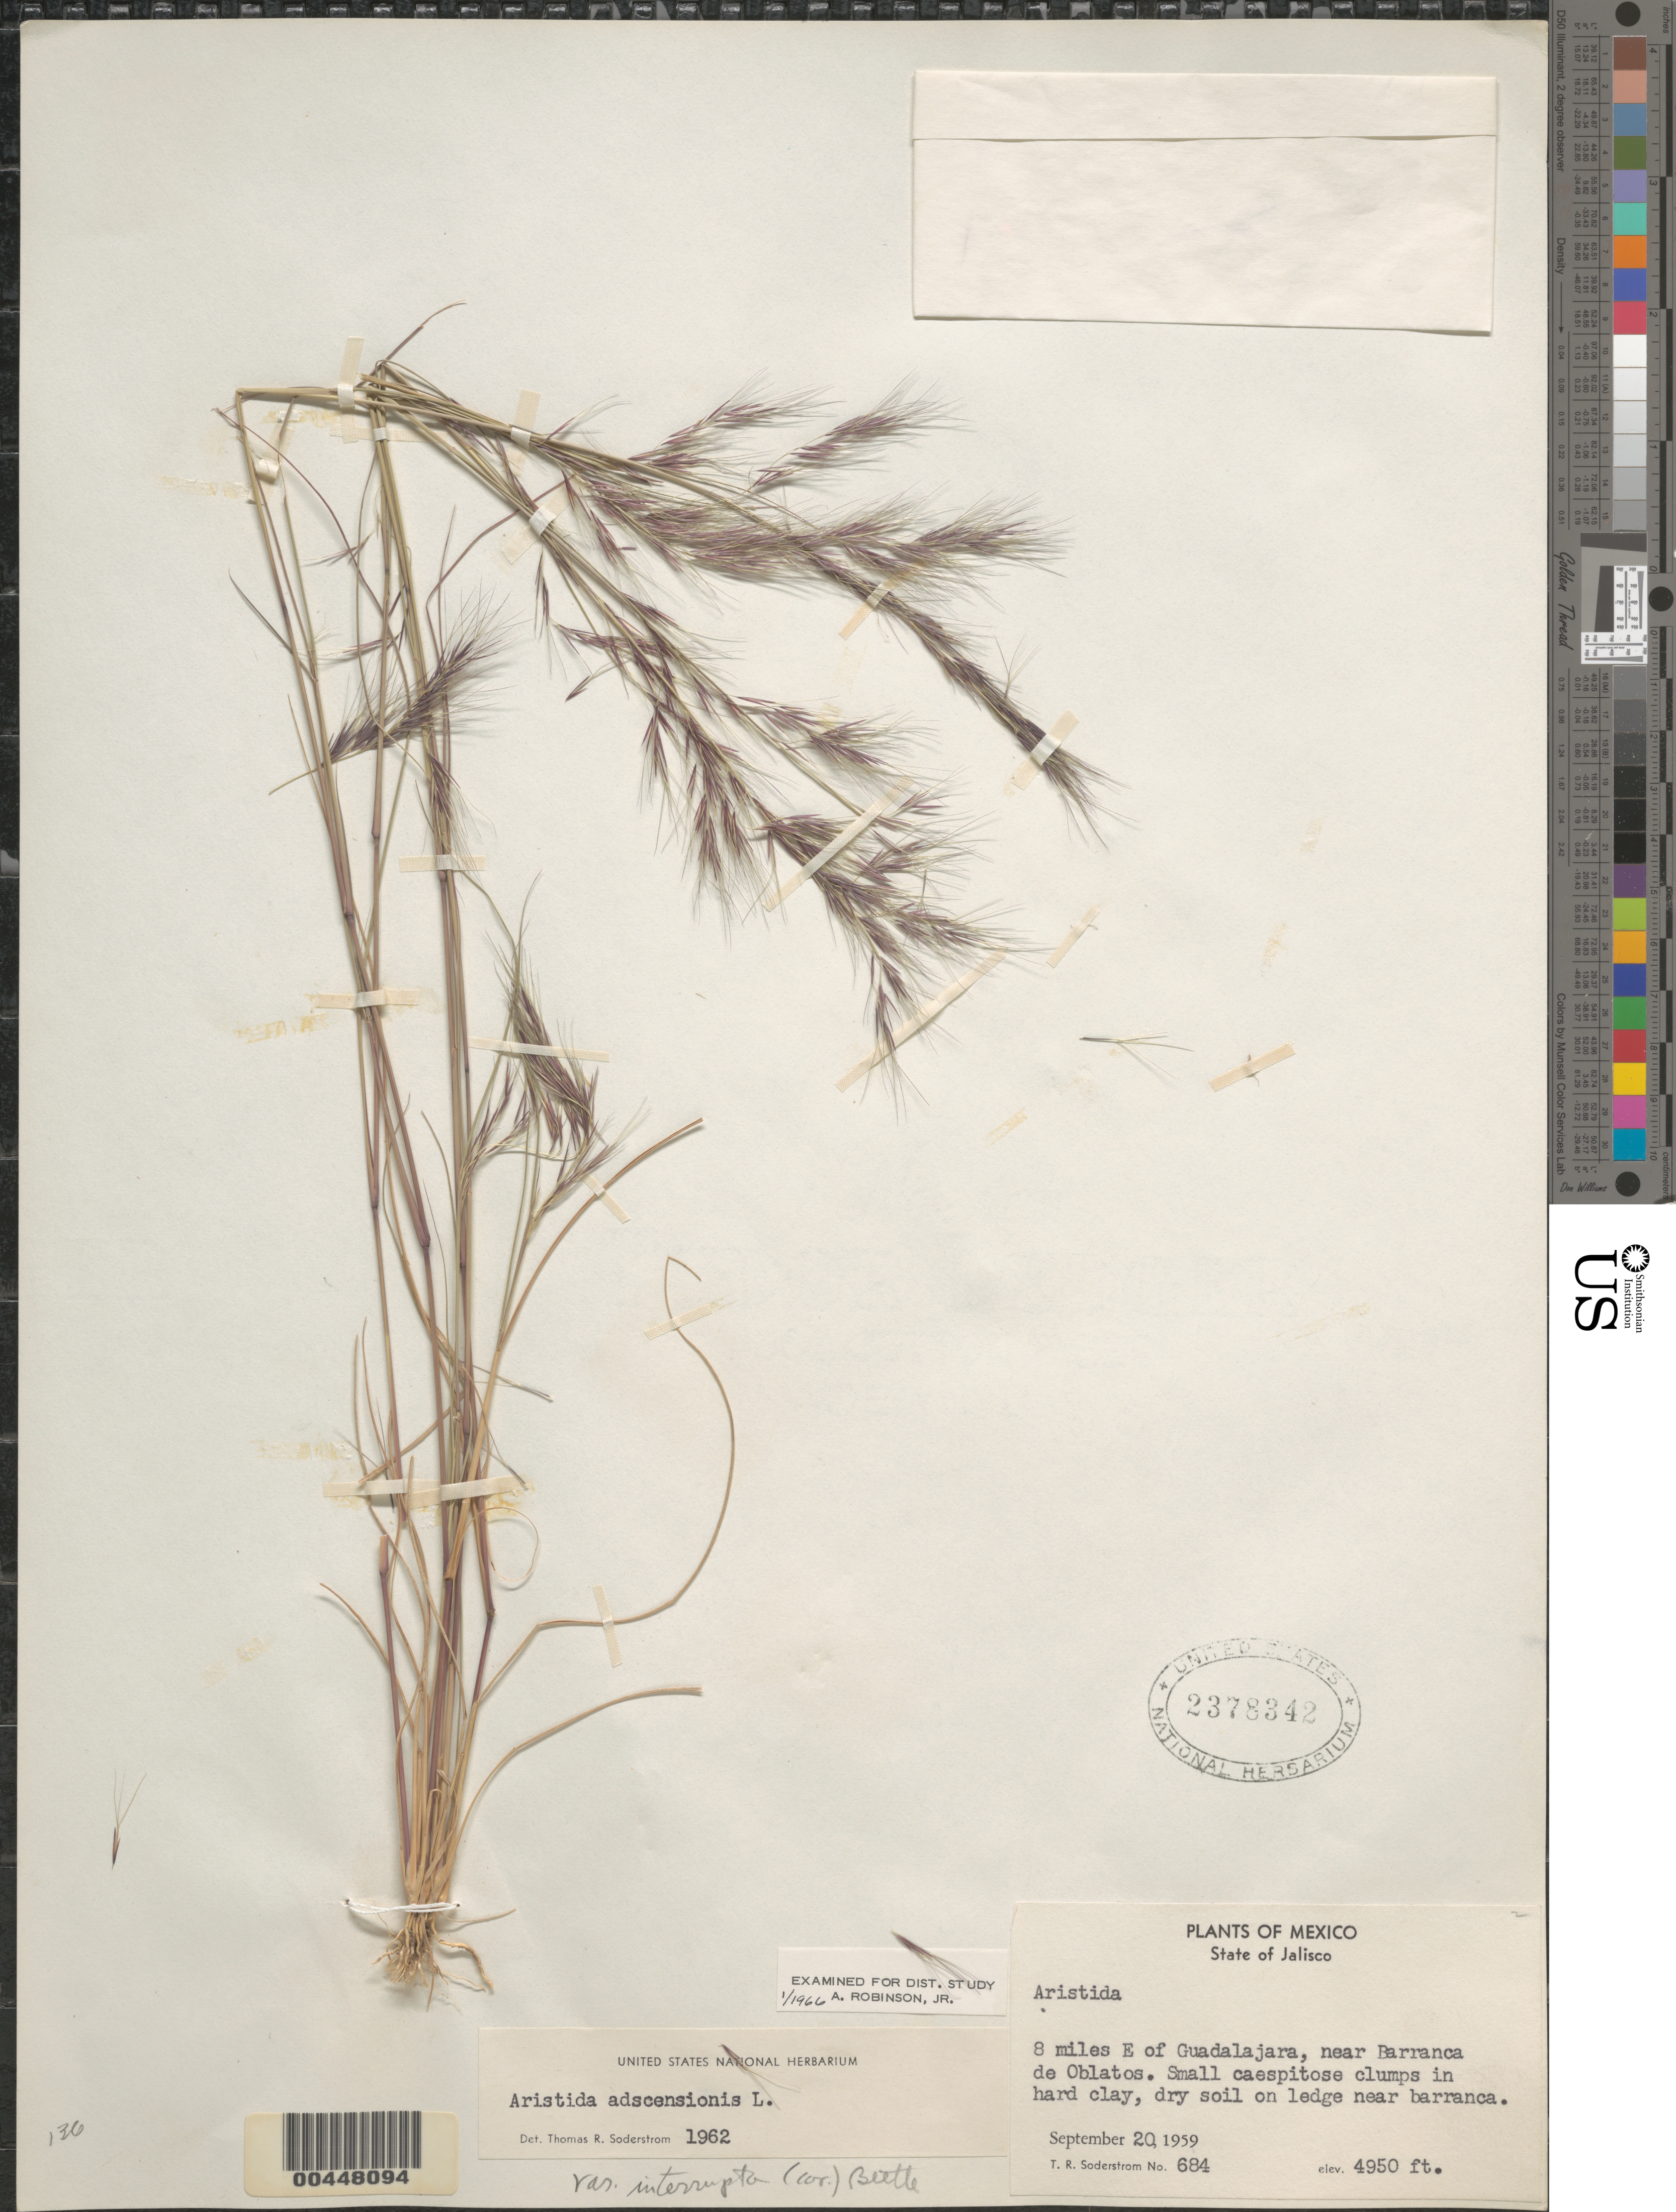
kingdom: Plantae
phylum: Tracheophyta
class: Liliopsida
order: Poales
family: Poaceae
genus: Aristida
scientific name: Aristida adscensionis var. interrupta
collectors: T. R. Soderstrom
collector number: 684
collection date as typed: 20 Sep 1959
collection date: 1959-09-20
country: Mexico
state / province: Jalisco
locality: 8 mi E of Guadalajara, near Barranca de Oblatos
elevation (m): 1509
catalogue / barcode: US 2378342